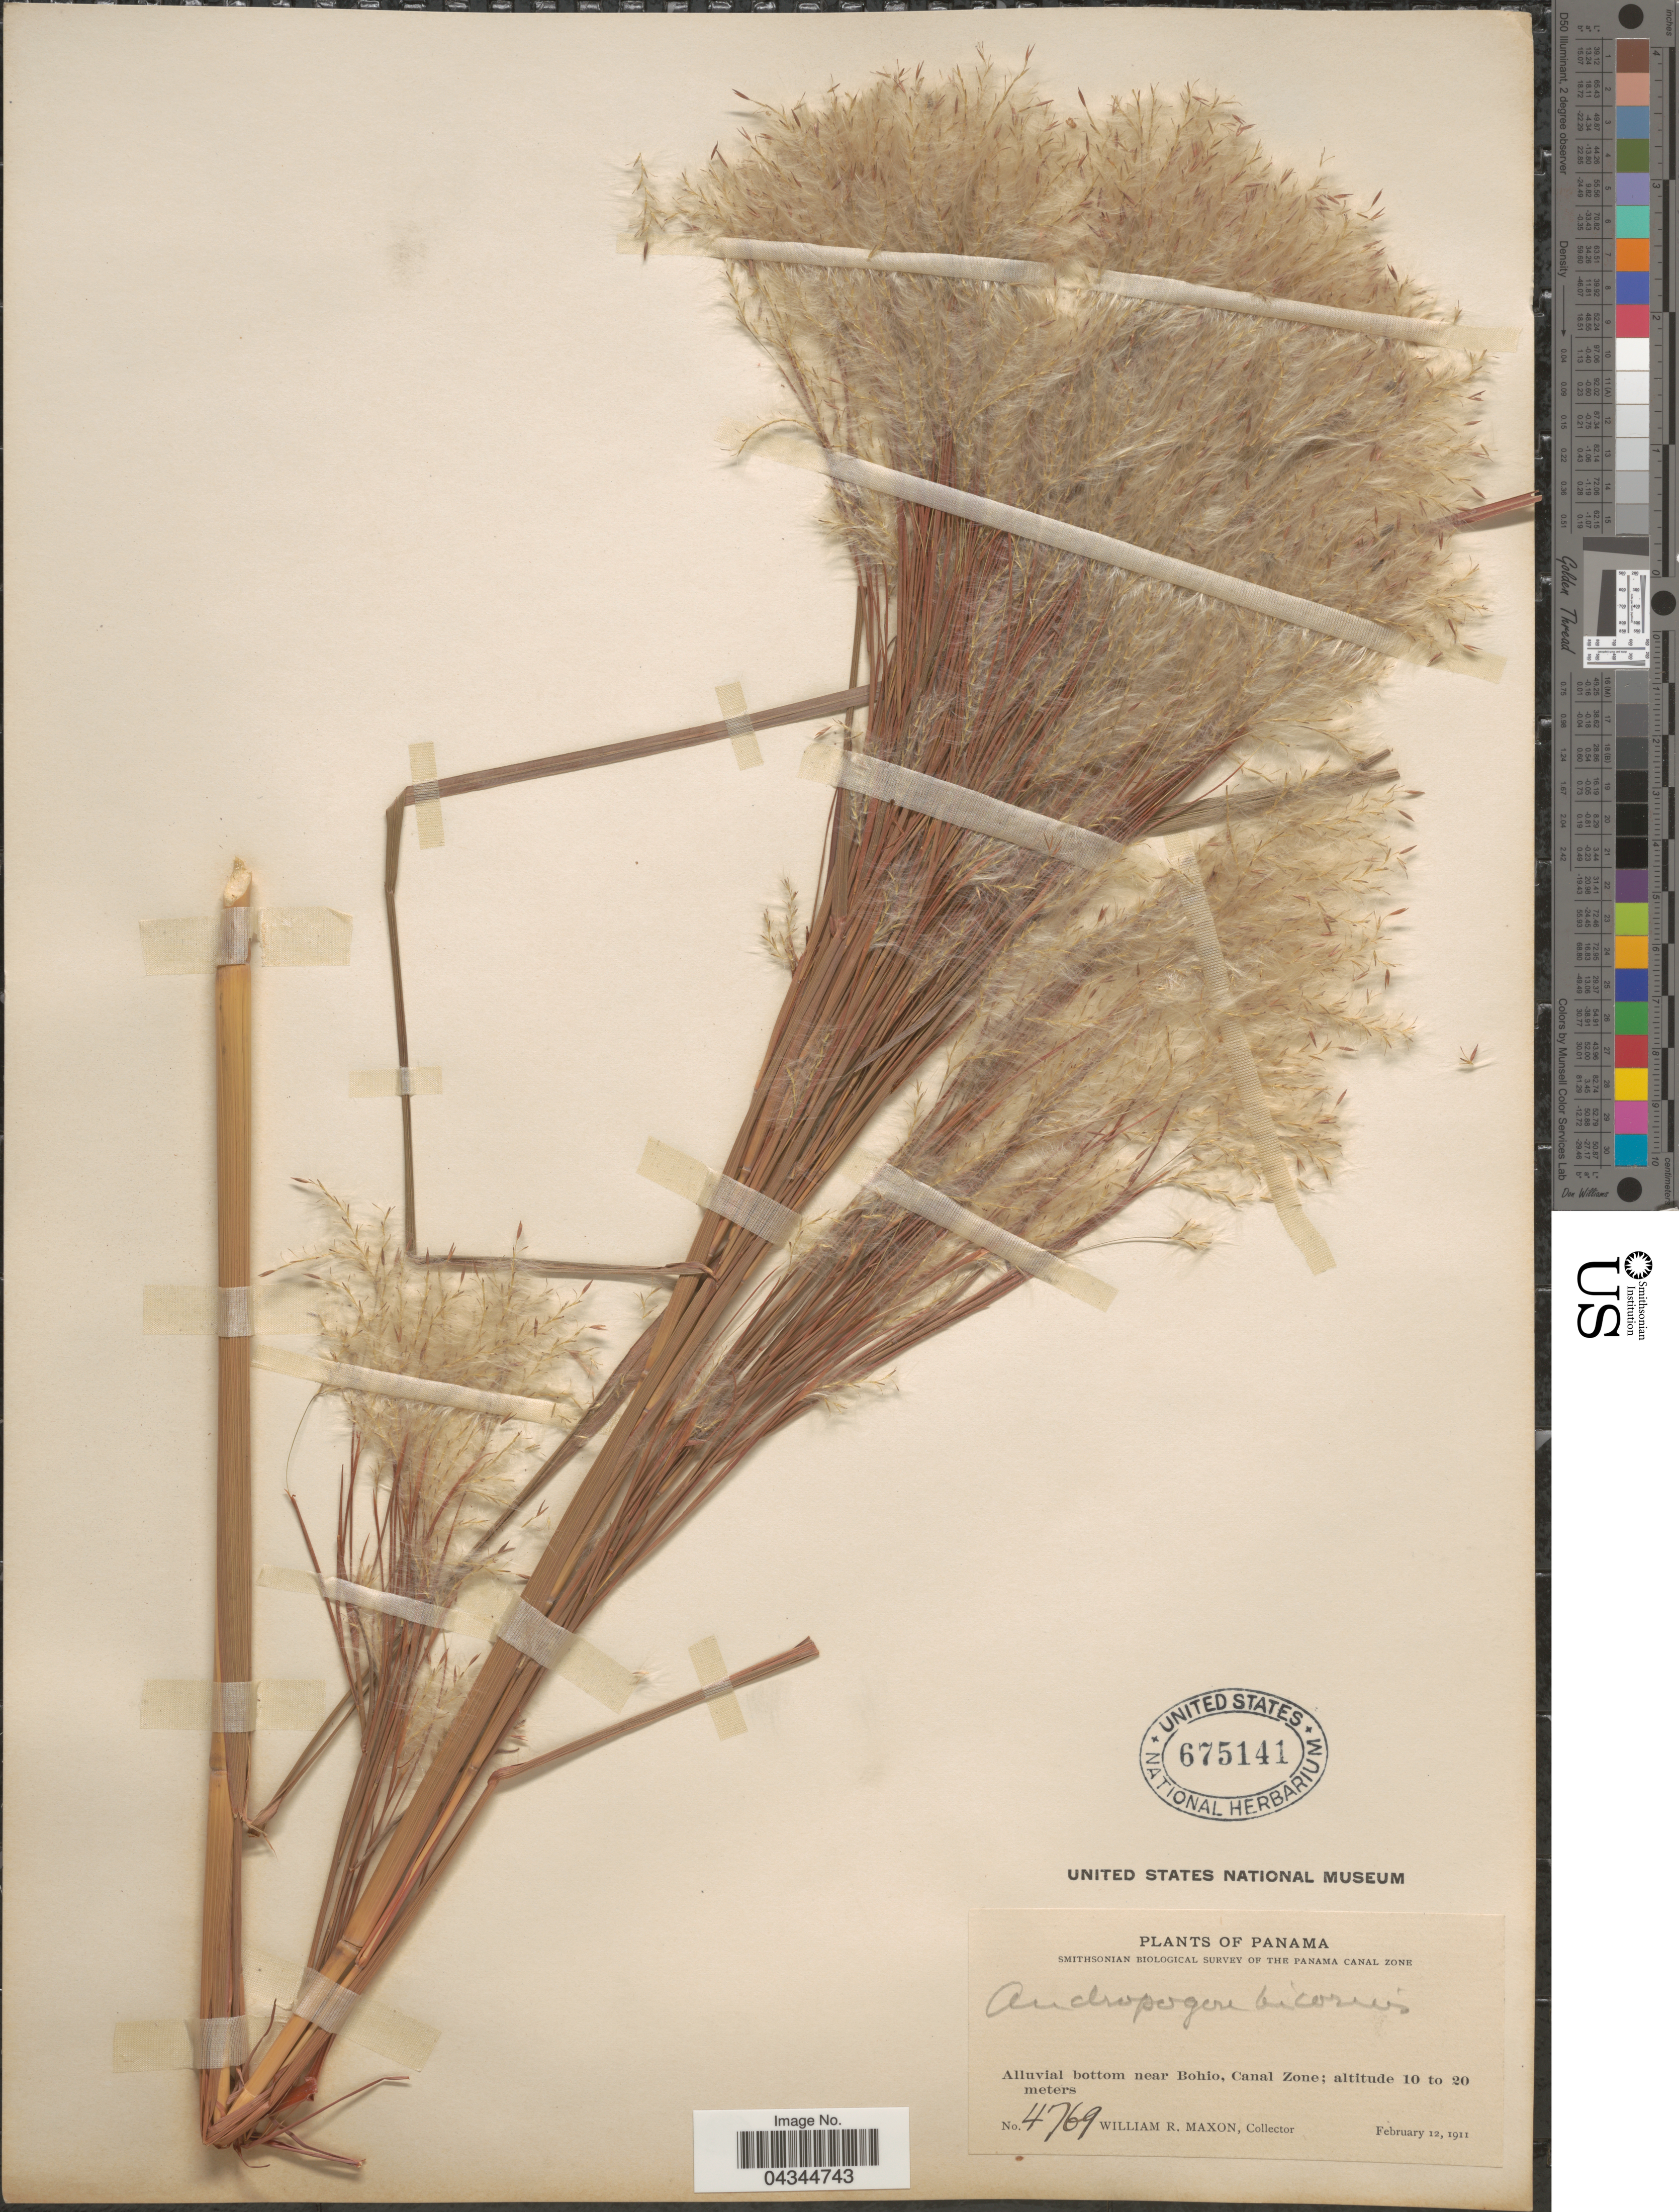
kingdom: Plantae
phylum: Tracheophyta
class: Liliopsida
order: Poales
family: Poaceae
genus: Andropogon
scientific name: Andropogon bicornis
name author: L.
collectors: W. R. Maxon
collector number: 4769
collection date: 1911-02-12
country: Panama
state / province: Colón / Panamá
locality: Smithsonian Biological Survey of the Panama Canal Zone. Alluvial bottom near Bohio, Canal Zone.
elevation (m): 10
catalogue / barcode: US 675141